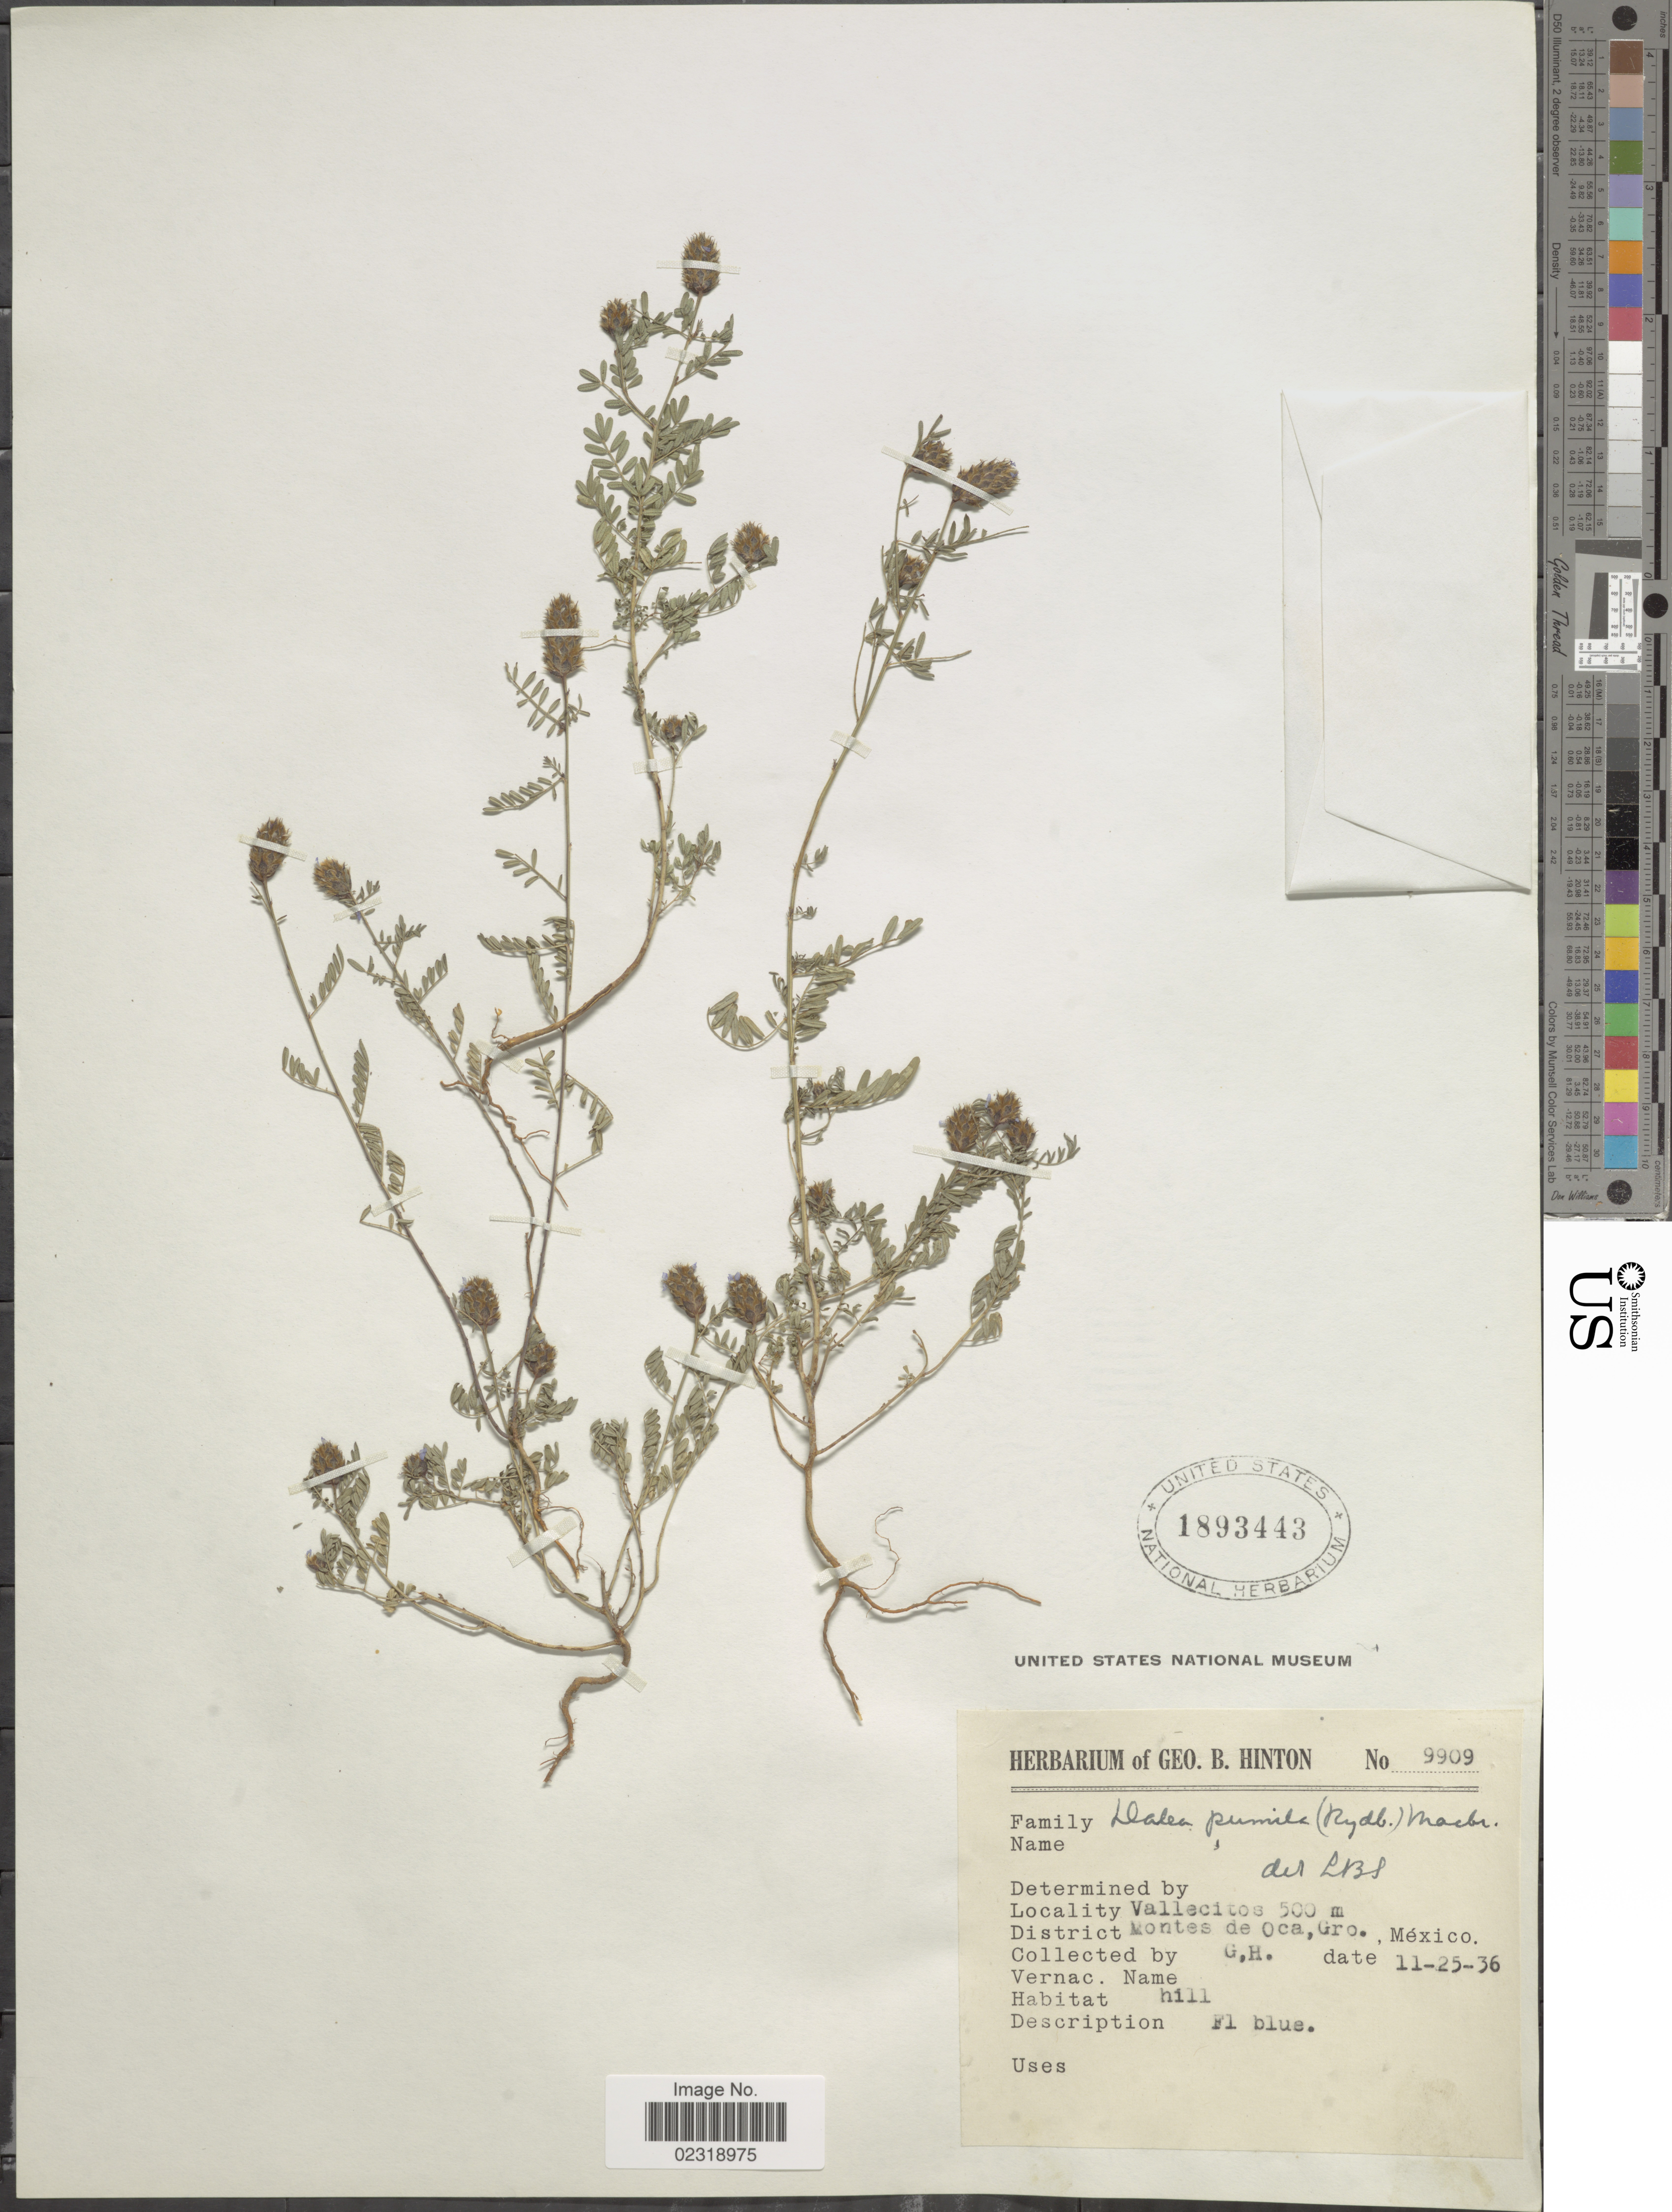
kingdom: Plantae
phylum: Tracheophyta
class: Magnoliopsida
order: Fabales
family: Fabaceae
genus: Dalea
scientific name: Dalea cliffortiana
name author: Willd.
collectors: G. B. Hinton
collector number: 9909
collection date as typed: Transcribed d/m/y: 25/11/36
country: Mexico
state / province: Guerrero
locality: Vallecitos, District Montes de Oca, hill.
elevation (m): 500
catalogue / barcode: US 1893443